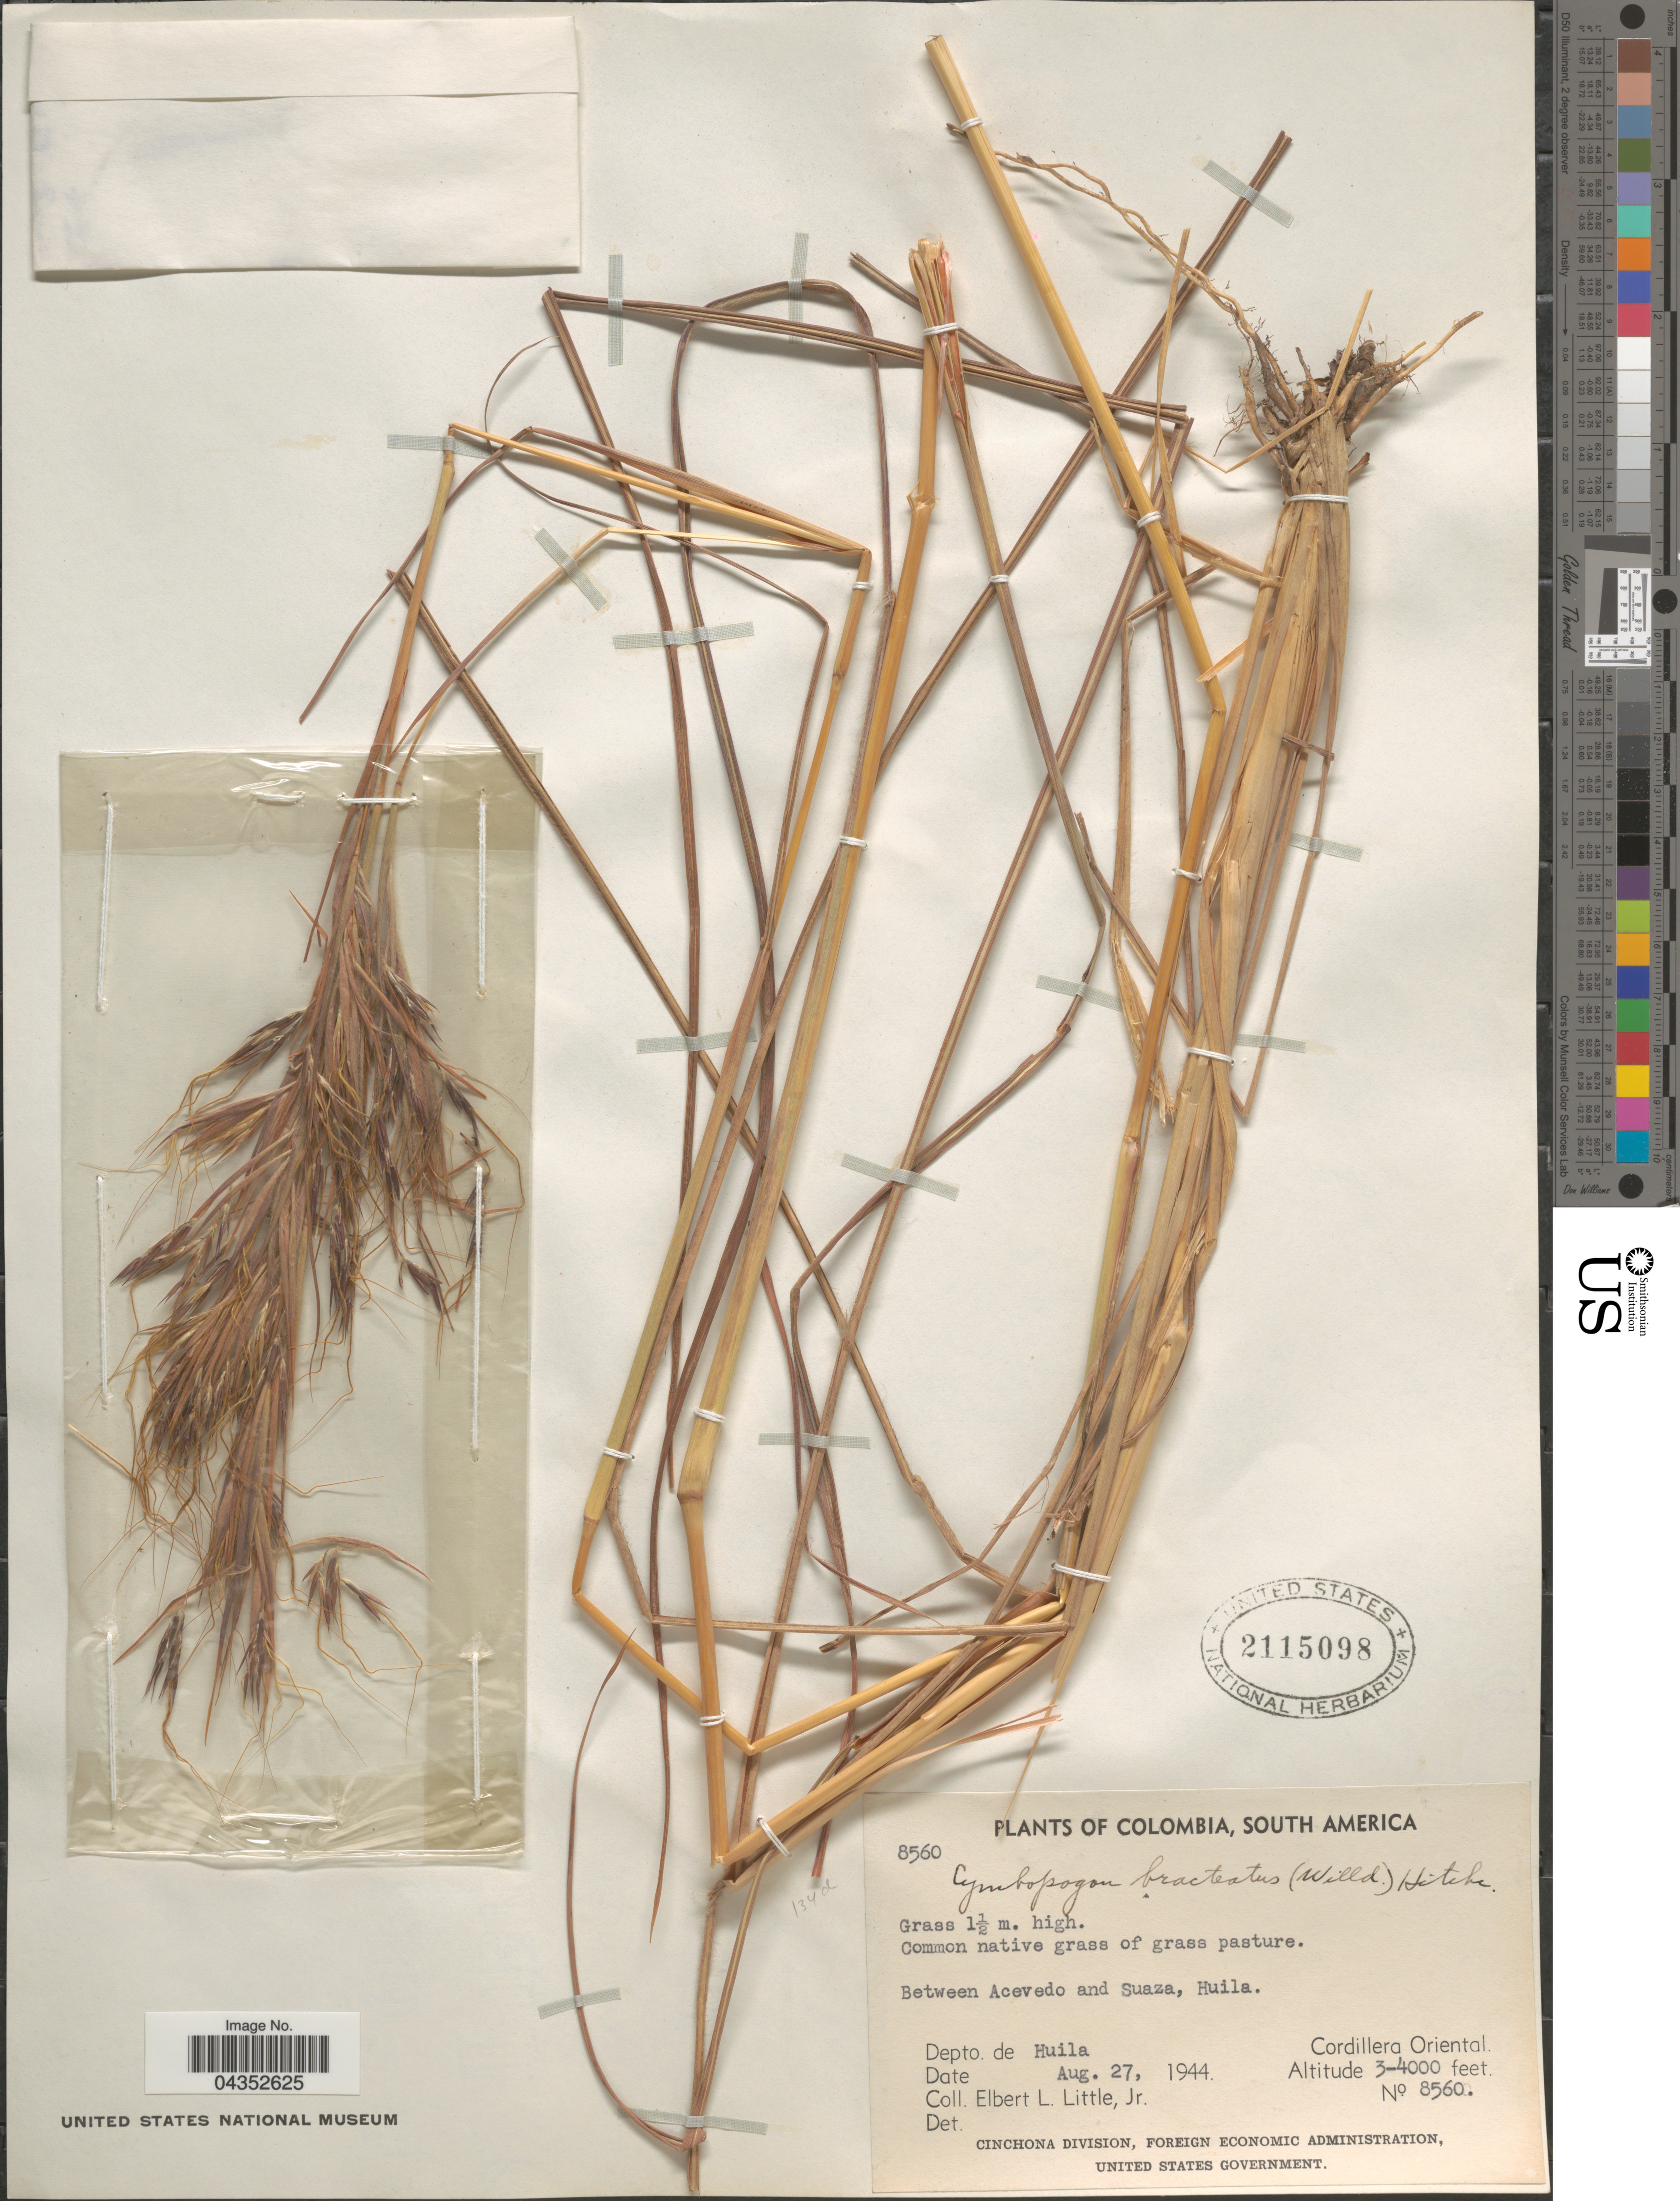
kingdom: Plantae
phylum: Tracheophyta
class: Liliopsida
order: Poales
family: Poaceae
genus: Hyparrhenia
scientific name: Hyparrhenia bracteata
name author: (Humb. & Bonpl.) Stapf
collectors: E. L. Little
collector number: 8560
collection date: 1944-08-27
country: Colombia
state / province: Huila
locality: Between Acevedo and Suaza. Depto. de Huila. Cordillera Oriental. Cinchona Division.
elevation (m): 914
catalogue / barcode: US 2115098